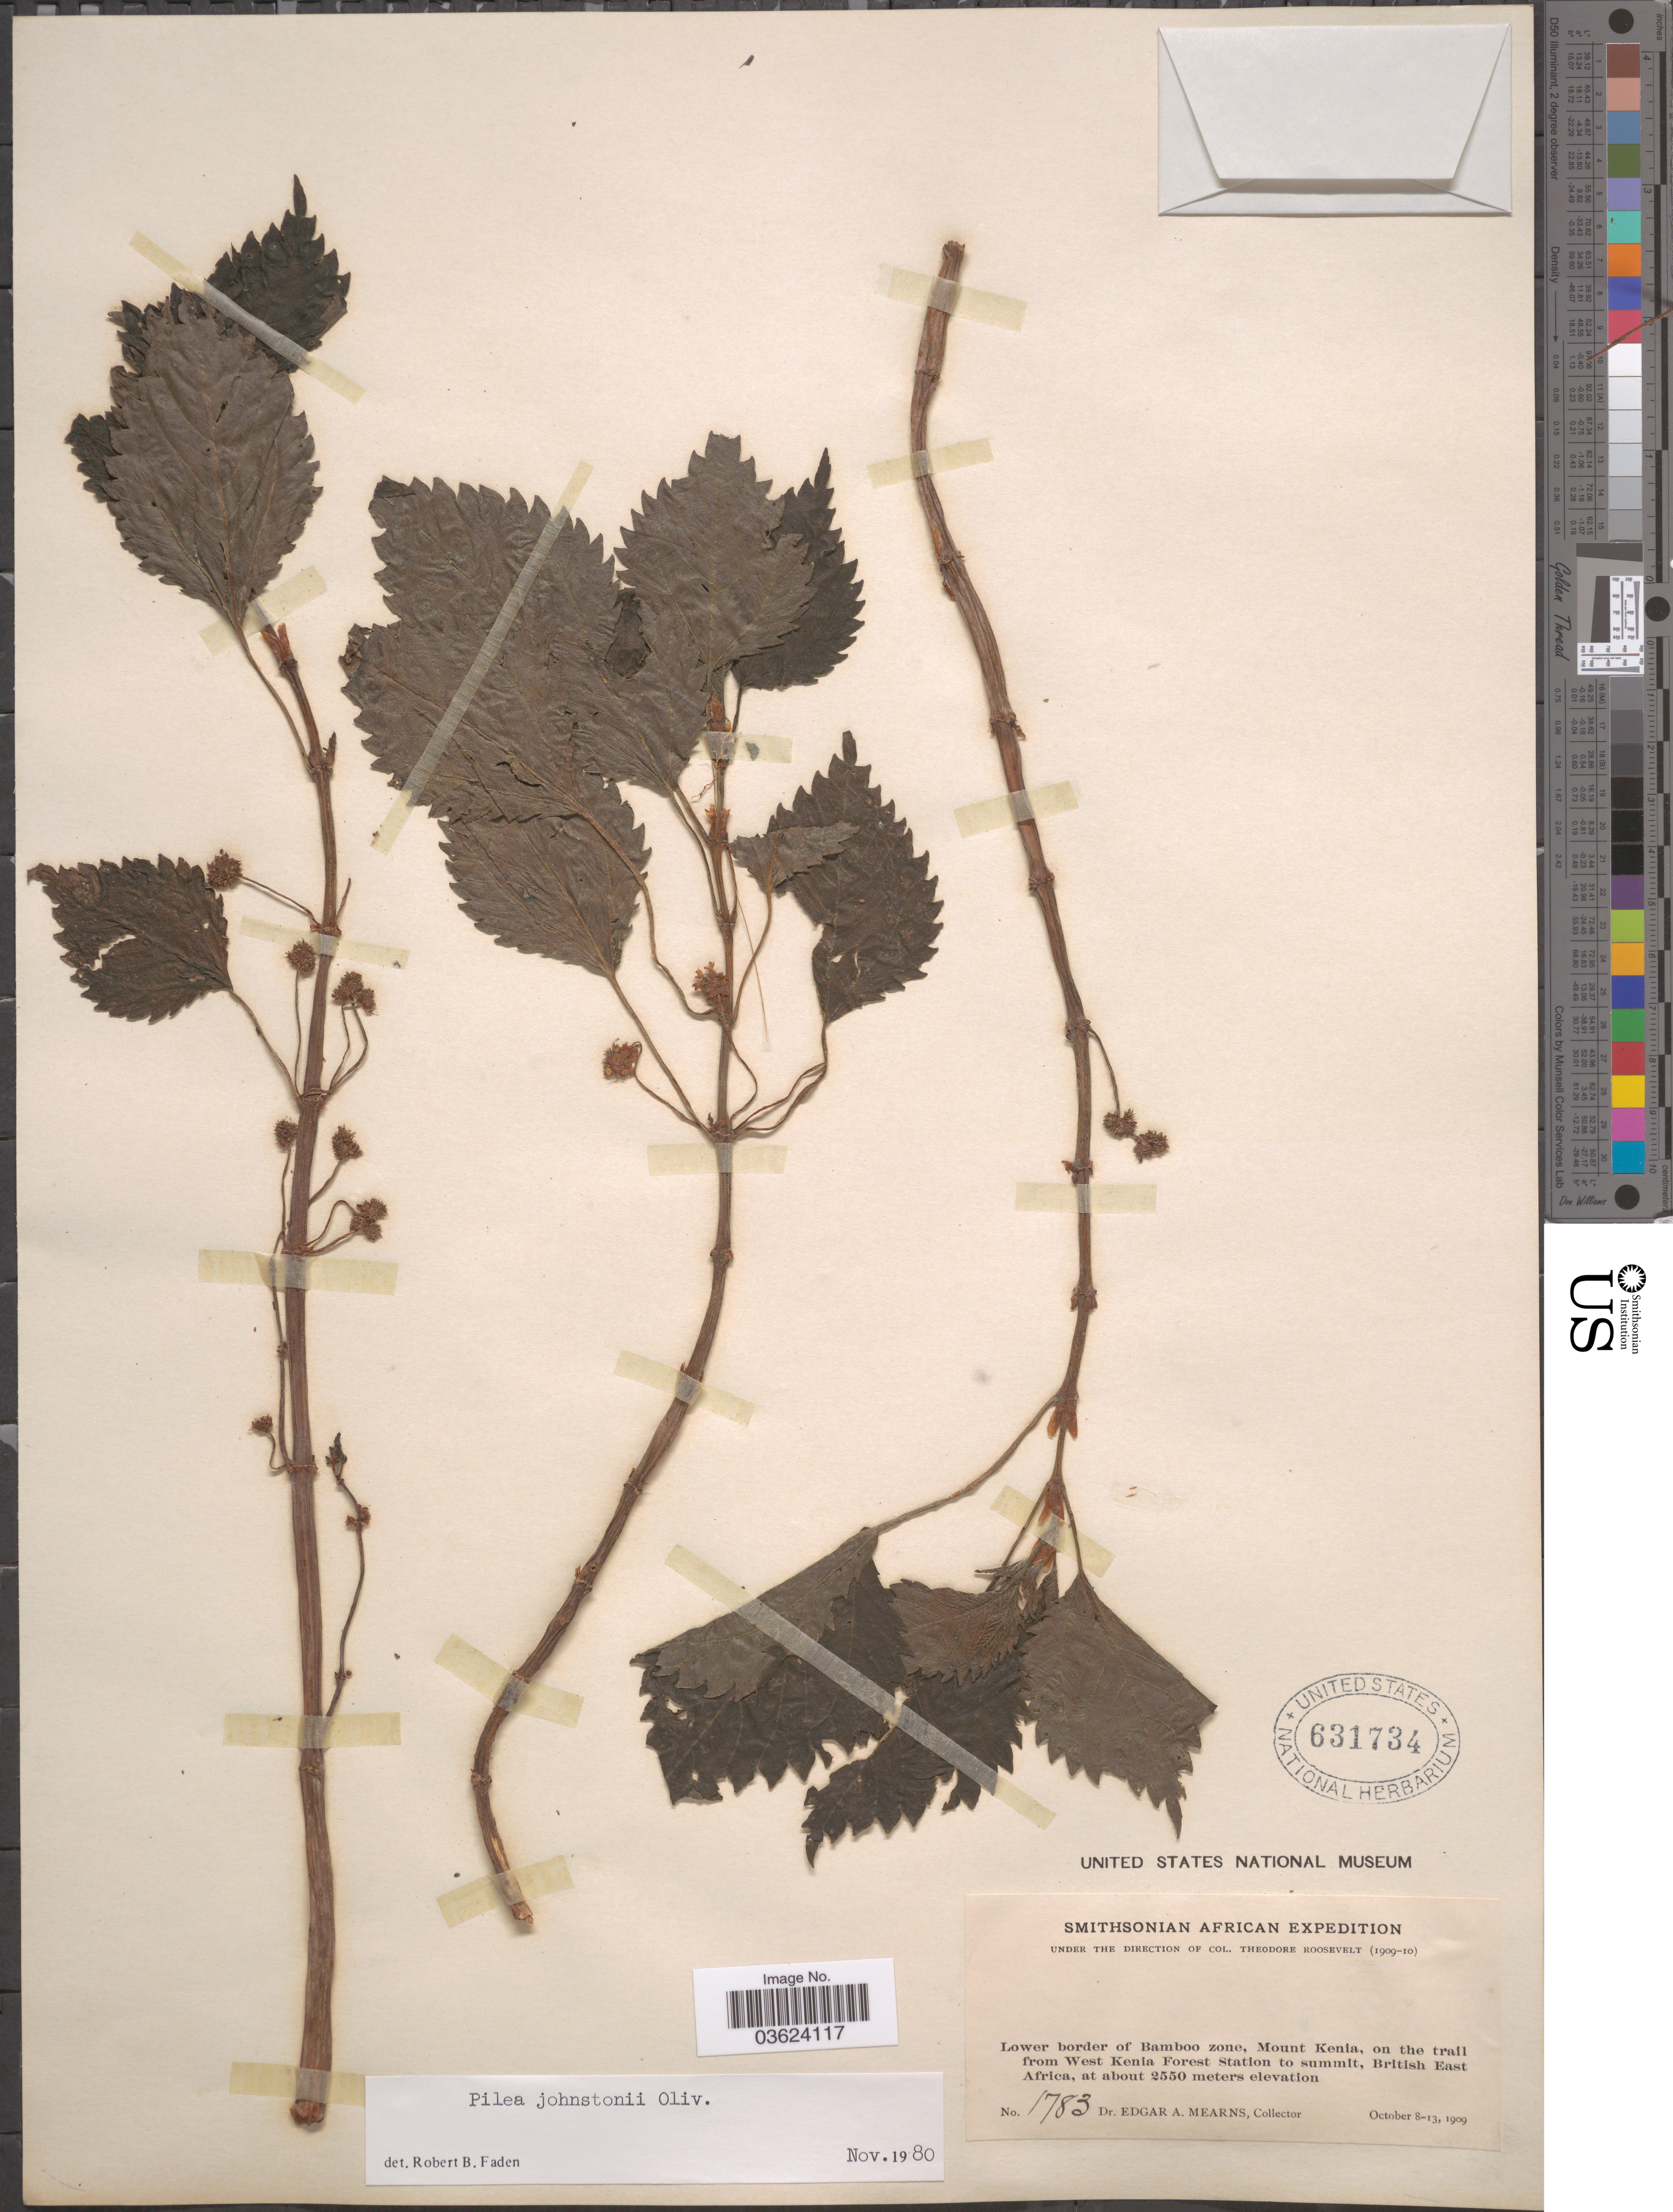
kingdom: Plantae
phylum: Tracheophyta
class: Magnoliopsida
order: Rosales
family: Urticaceae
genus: Pilea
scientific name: Pilea johnstonii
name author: Oliv.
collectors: E. A. Mearns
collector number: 1783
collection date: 1909-10-08/1909-10-13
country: Kenya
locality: Lower border of Bamboo zone, Mount Kenia, on the trail from West Kenia Forest Station to summit, British East Africa.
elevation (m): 2550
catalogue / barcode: US 631734